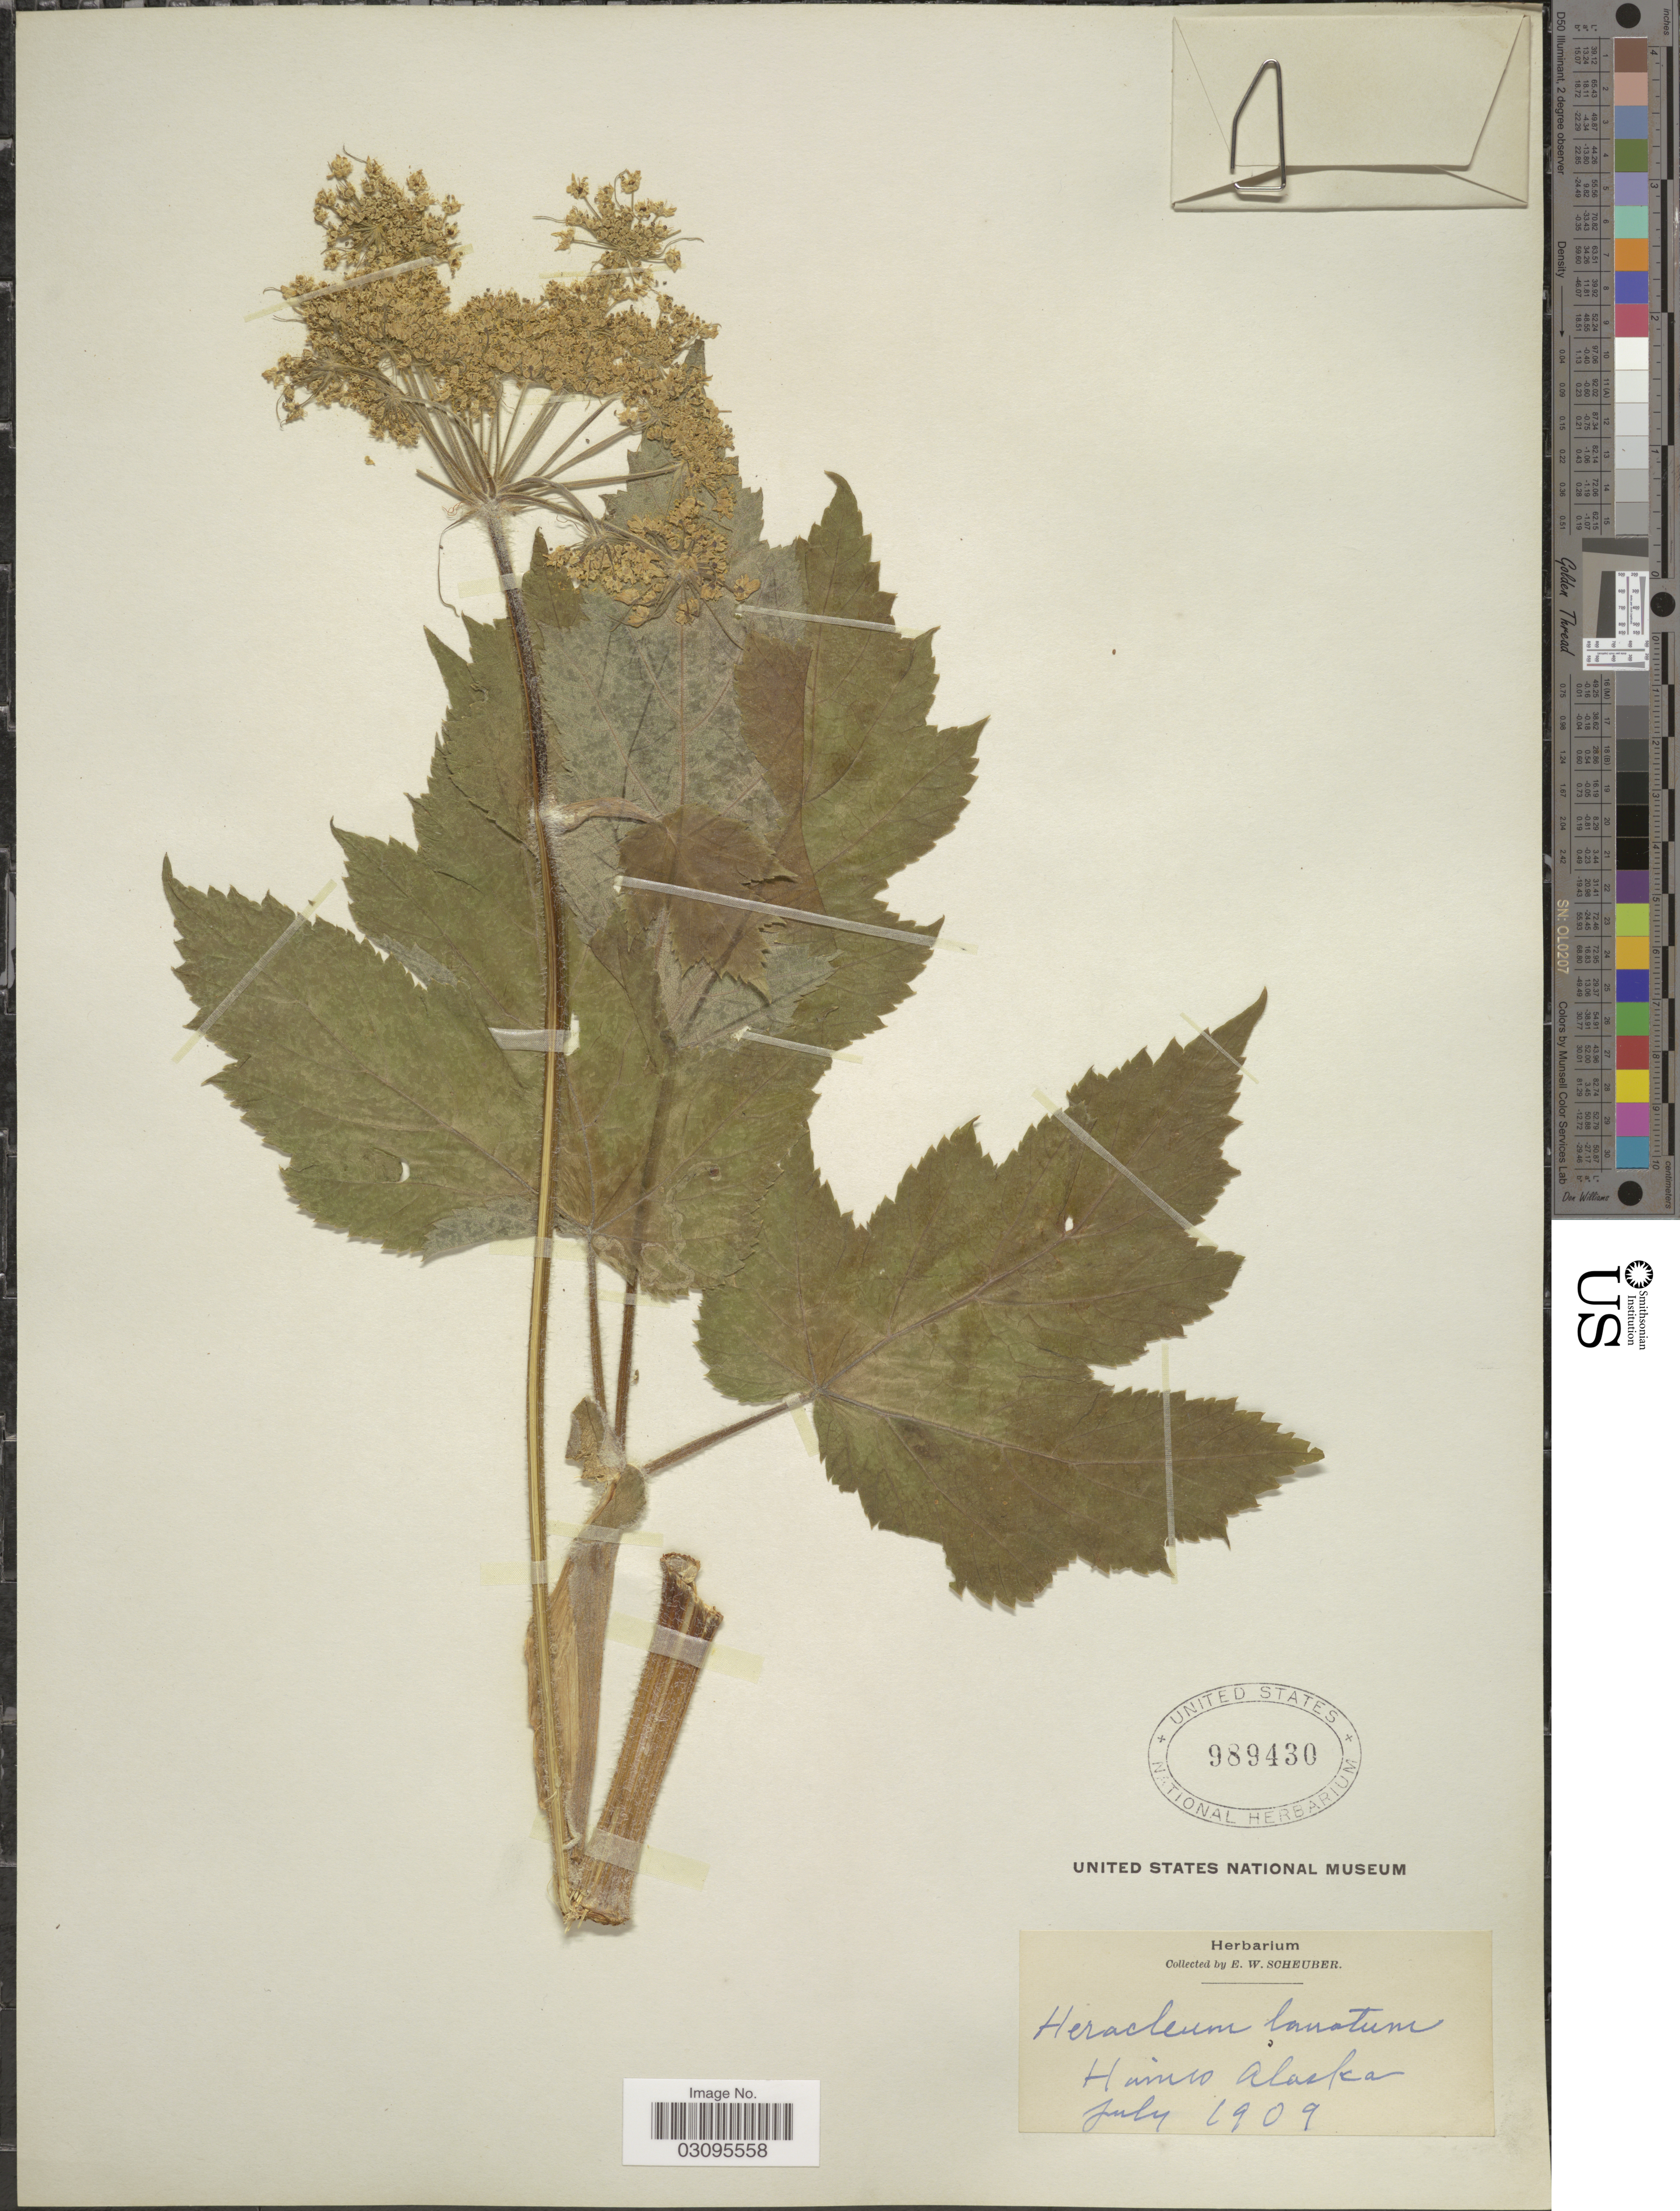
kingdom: Plantae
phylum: Tracheophyta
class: Magnoliopsida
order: Apiales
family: Apiaceae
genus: Heracleum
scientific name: Heracleum lanatum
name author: Michx.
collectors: E. Scheuber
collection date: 1909-07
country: United States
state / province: Alaska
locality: Haines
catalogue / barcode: US 989430